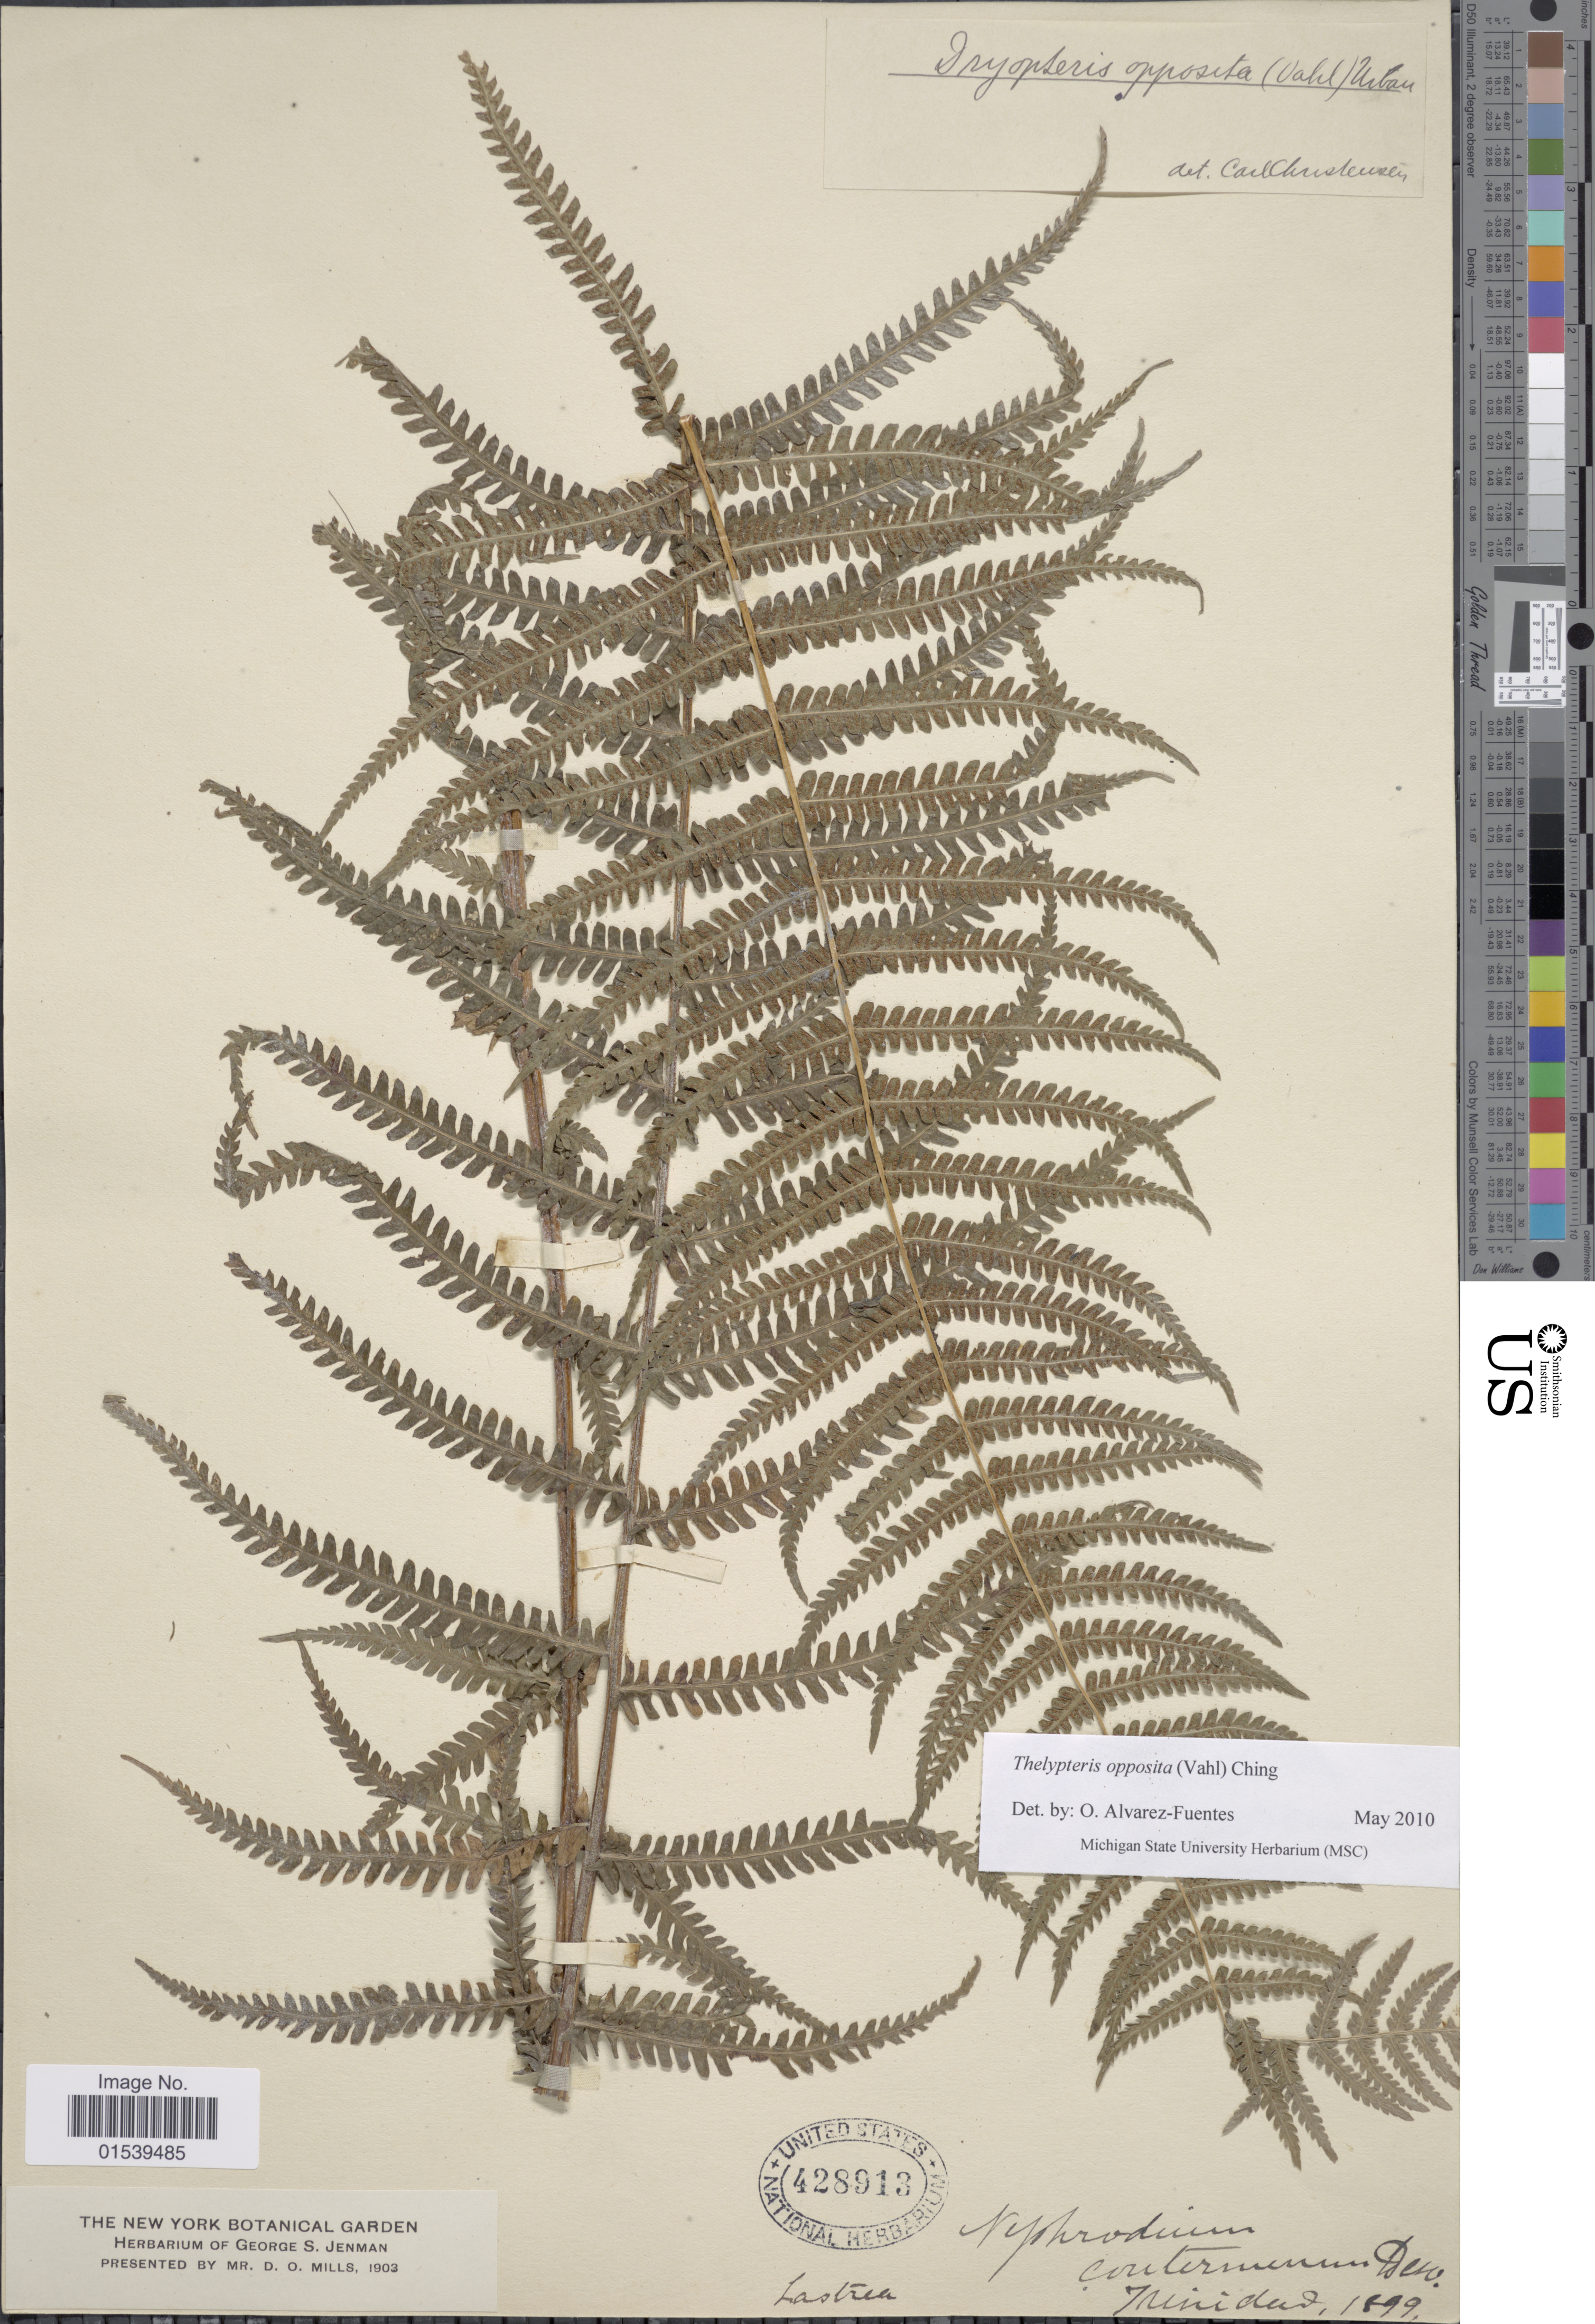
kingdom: Plantae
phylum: Tracheophyta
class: Polypodiopsida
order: Polypodiales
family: Thelypteridaceae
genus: Amauropelta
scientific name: Amauropelta opposita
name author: (Vahl) Pic. Serm.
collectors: Lastrea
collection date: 1899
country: Trinidad and Tobago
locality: Trinidad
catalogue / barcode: US 428913